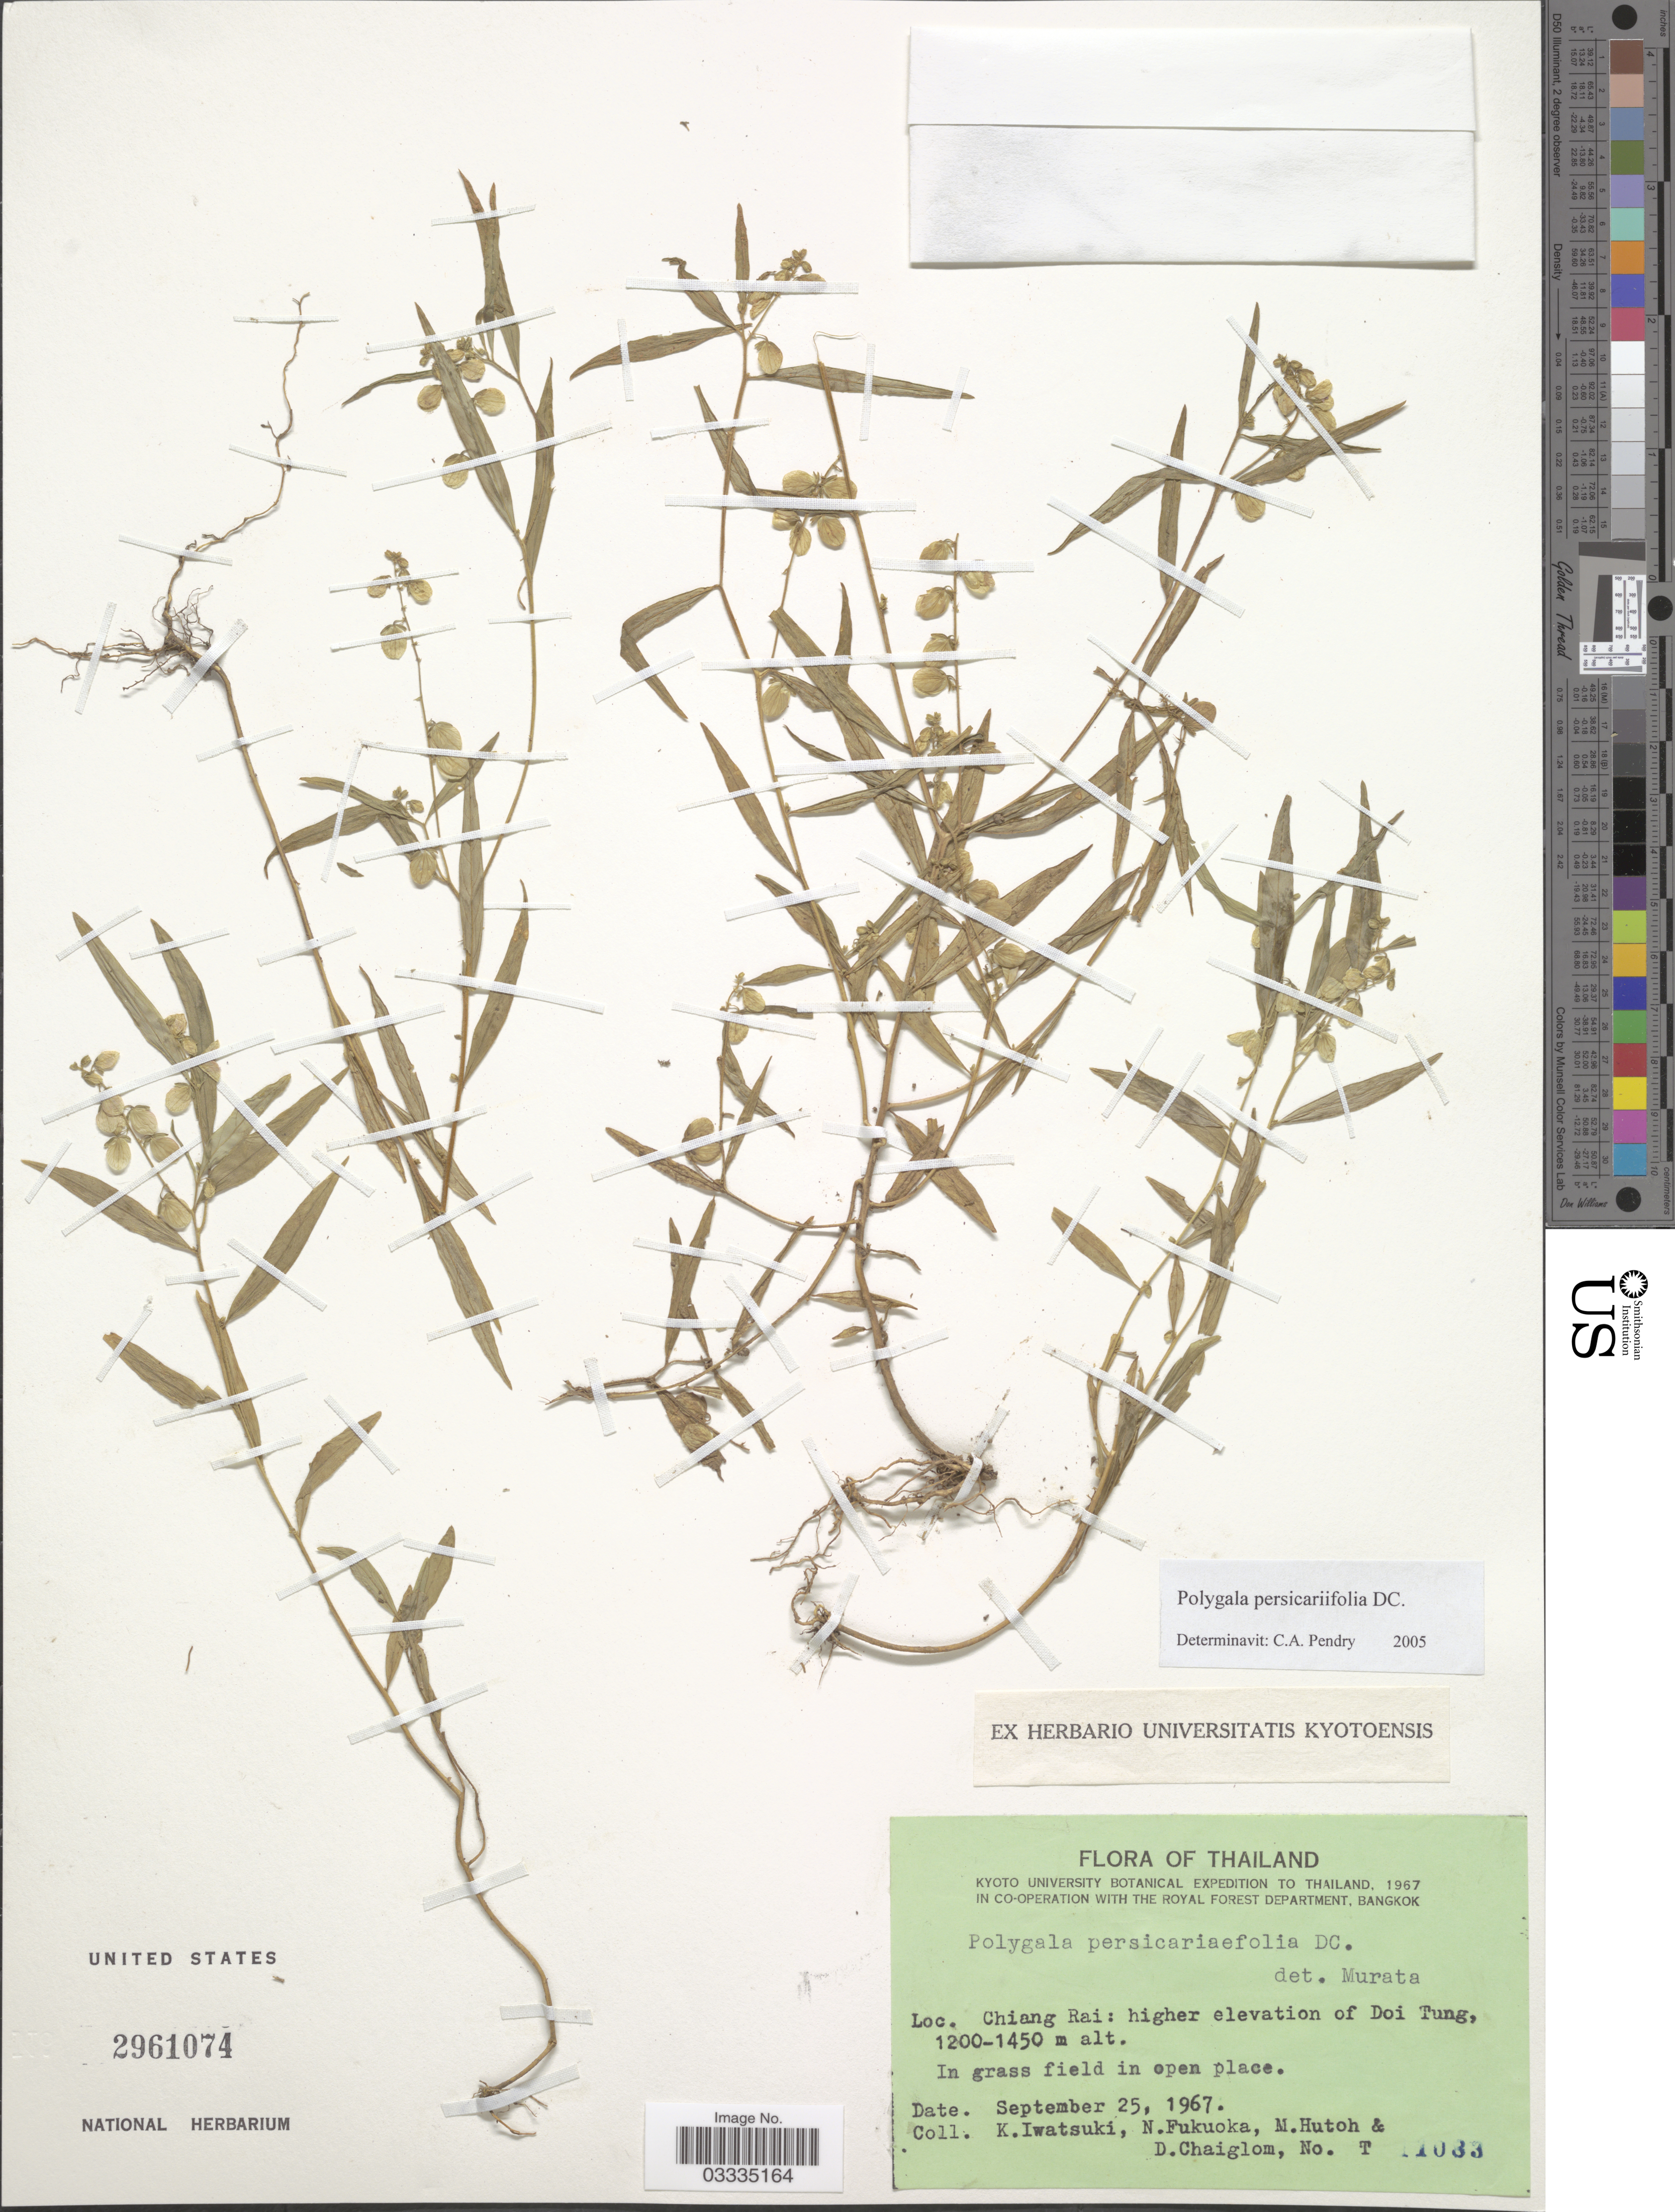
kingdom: Plantae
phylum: Tracheophyta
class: Magnoliopsida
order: Fabales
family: Polygalaceae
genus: Polygala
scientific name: Polygala persicariifolia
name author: DC.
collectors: K. Iwatsuki, N. Fukuoka, M. Hutoh & D. Chaiglom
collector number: T !1033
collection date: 1967-09-25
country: Thailand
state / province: Chiang Rai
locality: Higher elevation of Doi Tung.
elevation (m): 1200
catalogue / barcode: US 2961074